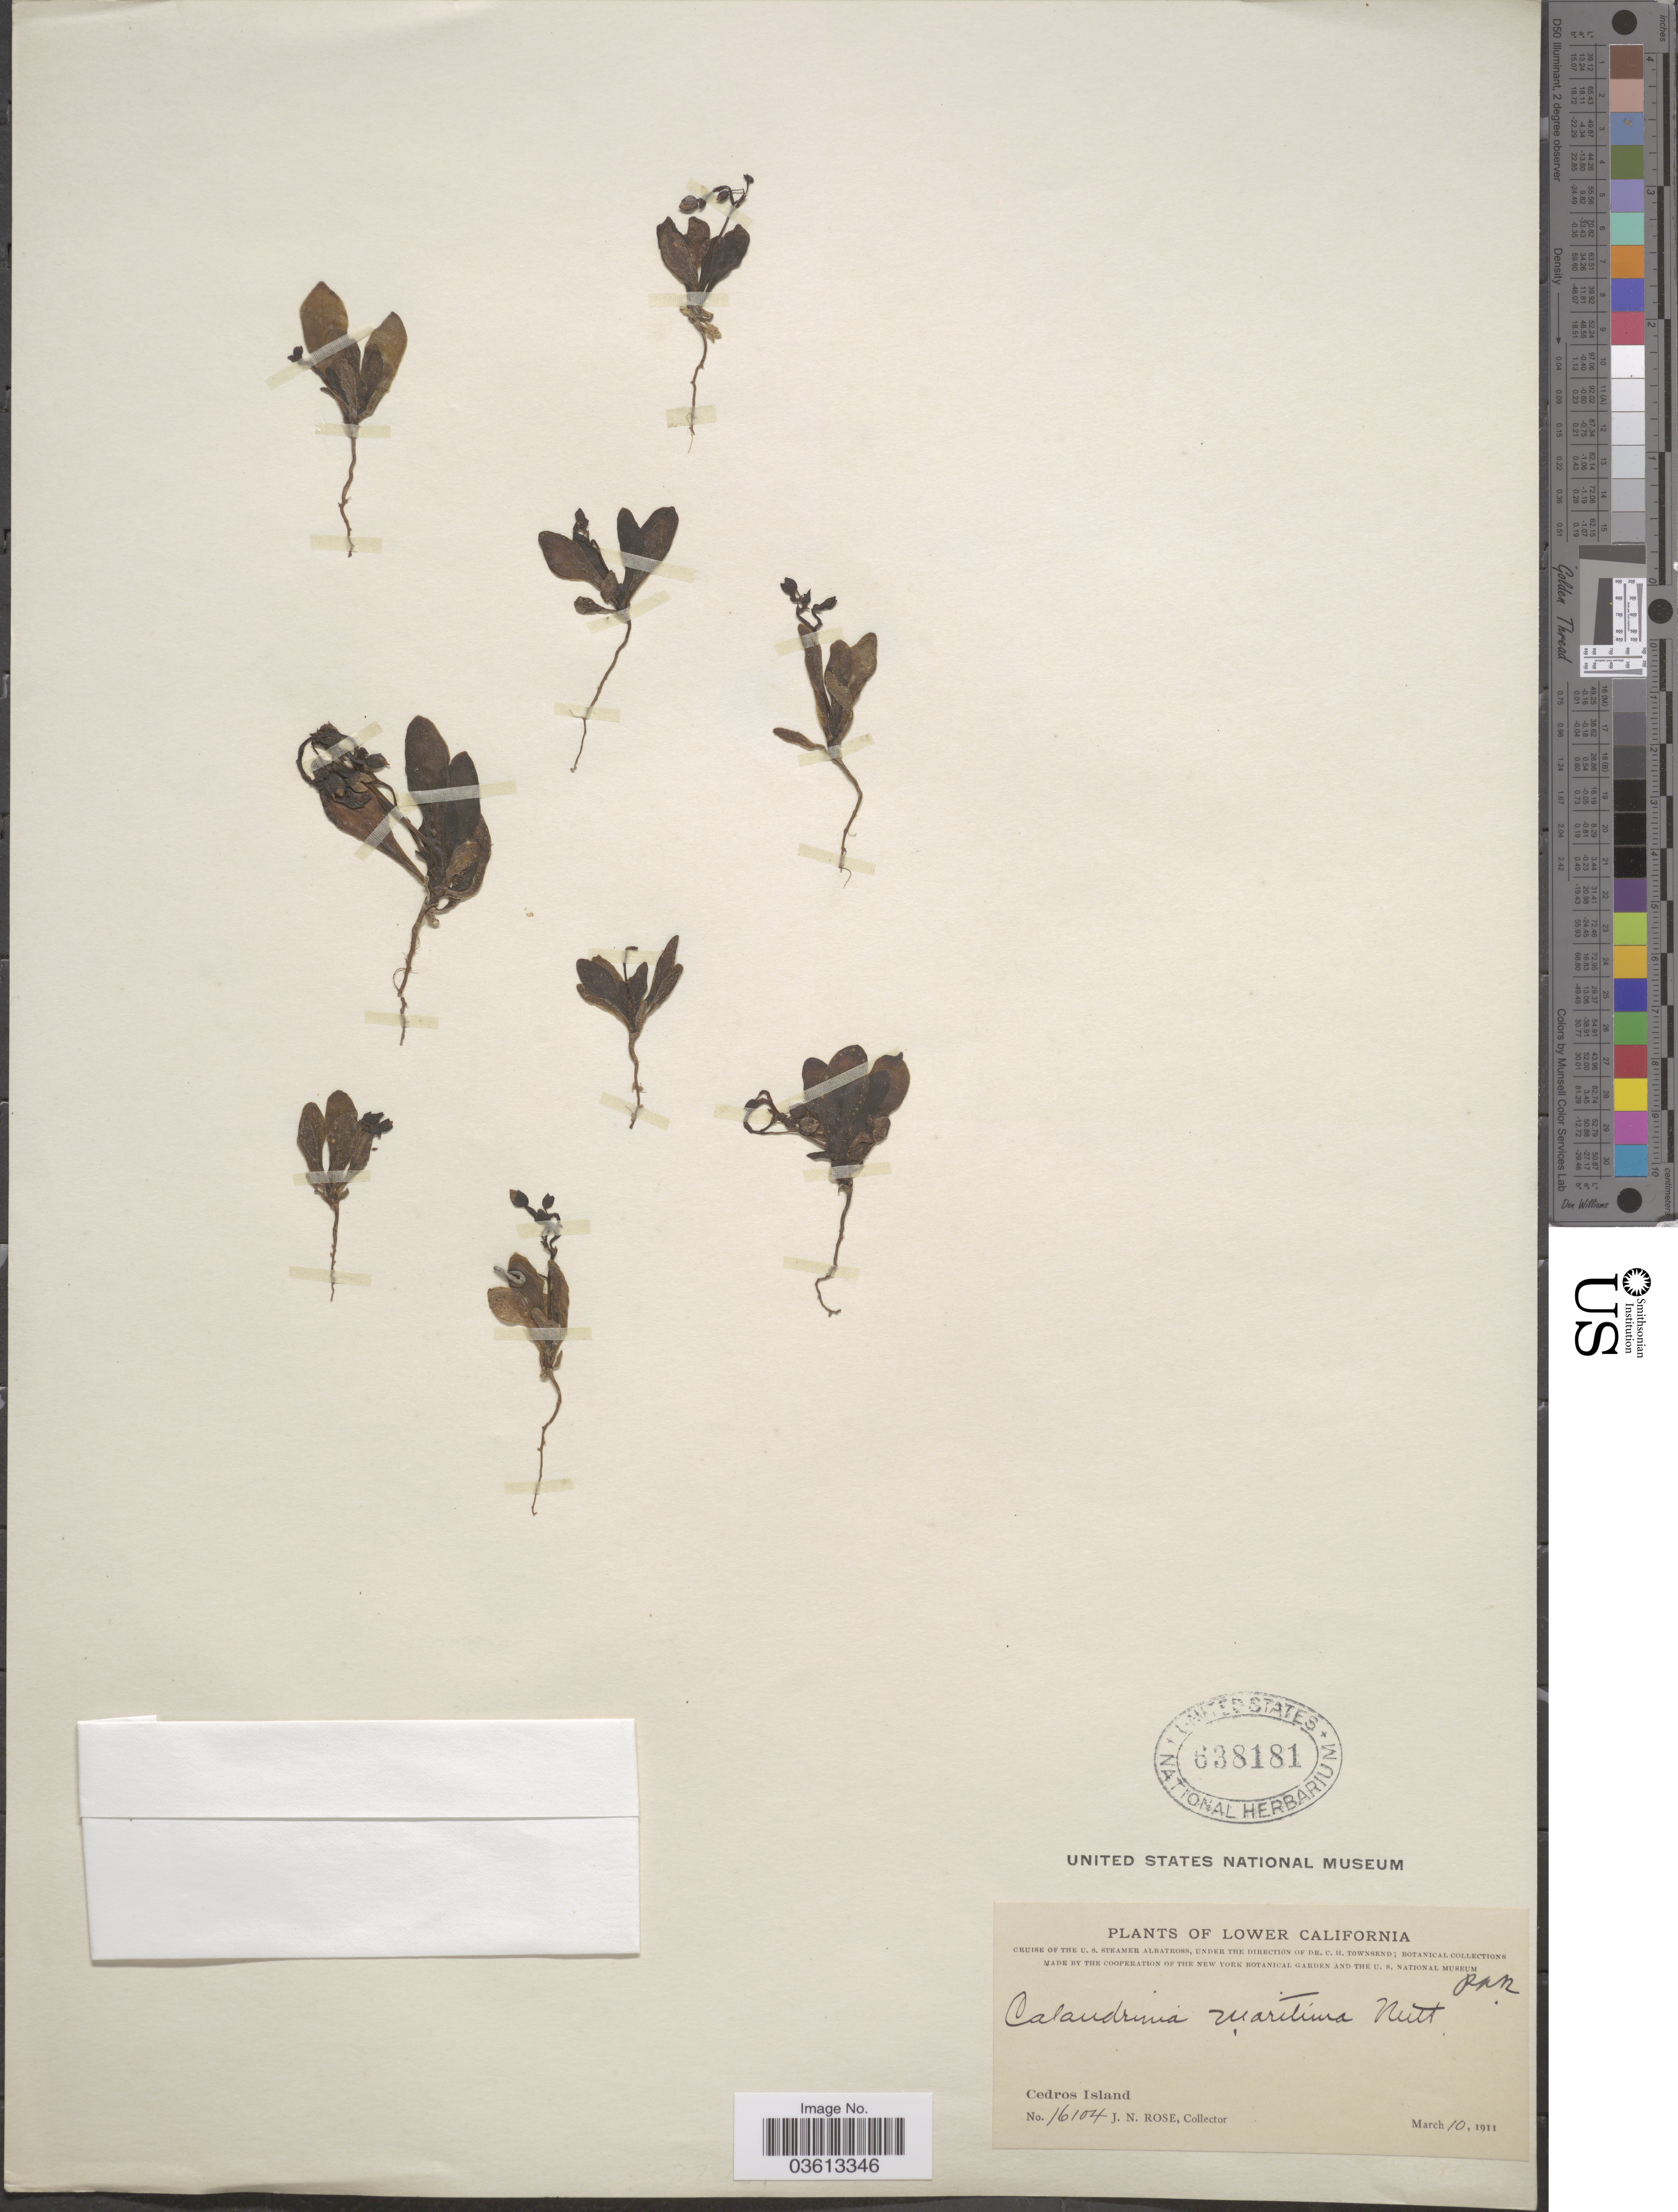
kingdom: Plantae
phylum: Tracheophyta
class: Magnoliopsida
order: Caryophyllales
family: Montiaceae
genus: Cistanthe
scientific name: Cistanthe maritima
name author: (Nutt.) Carolin ex Hershk.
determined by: Strong, Mark T., (BOT), Smithsonian Institution - National Museum of Natural History (UNITED STATES)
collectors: J. N. Rose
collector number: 16104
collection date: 1911-03-10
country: Mexico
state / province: Baja California Norte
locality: Lower California. Cedros Island.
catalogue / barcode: US 638181